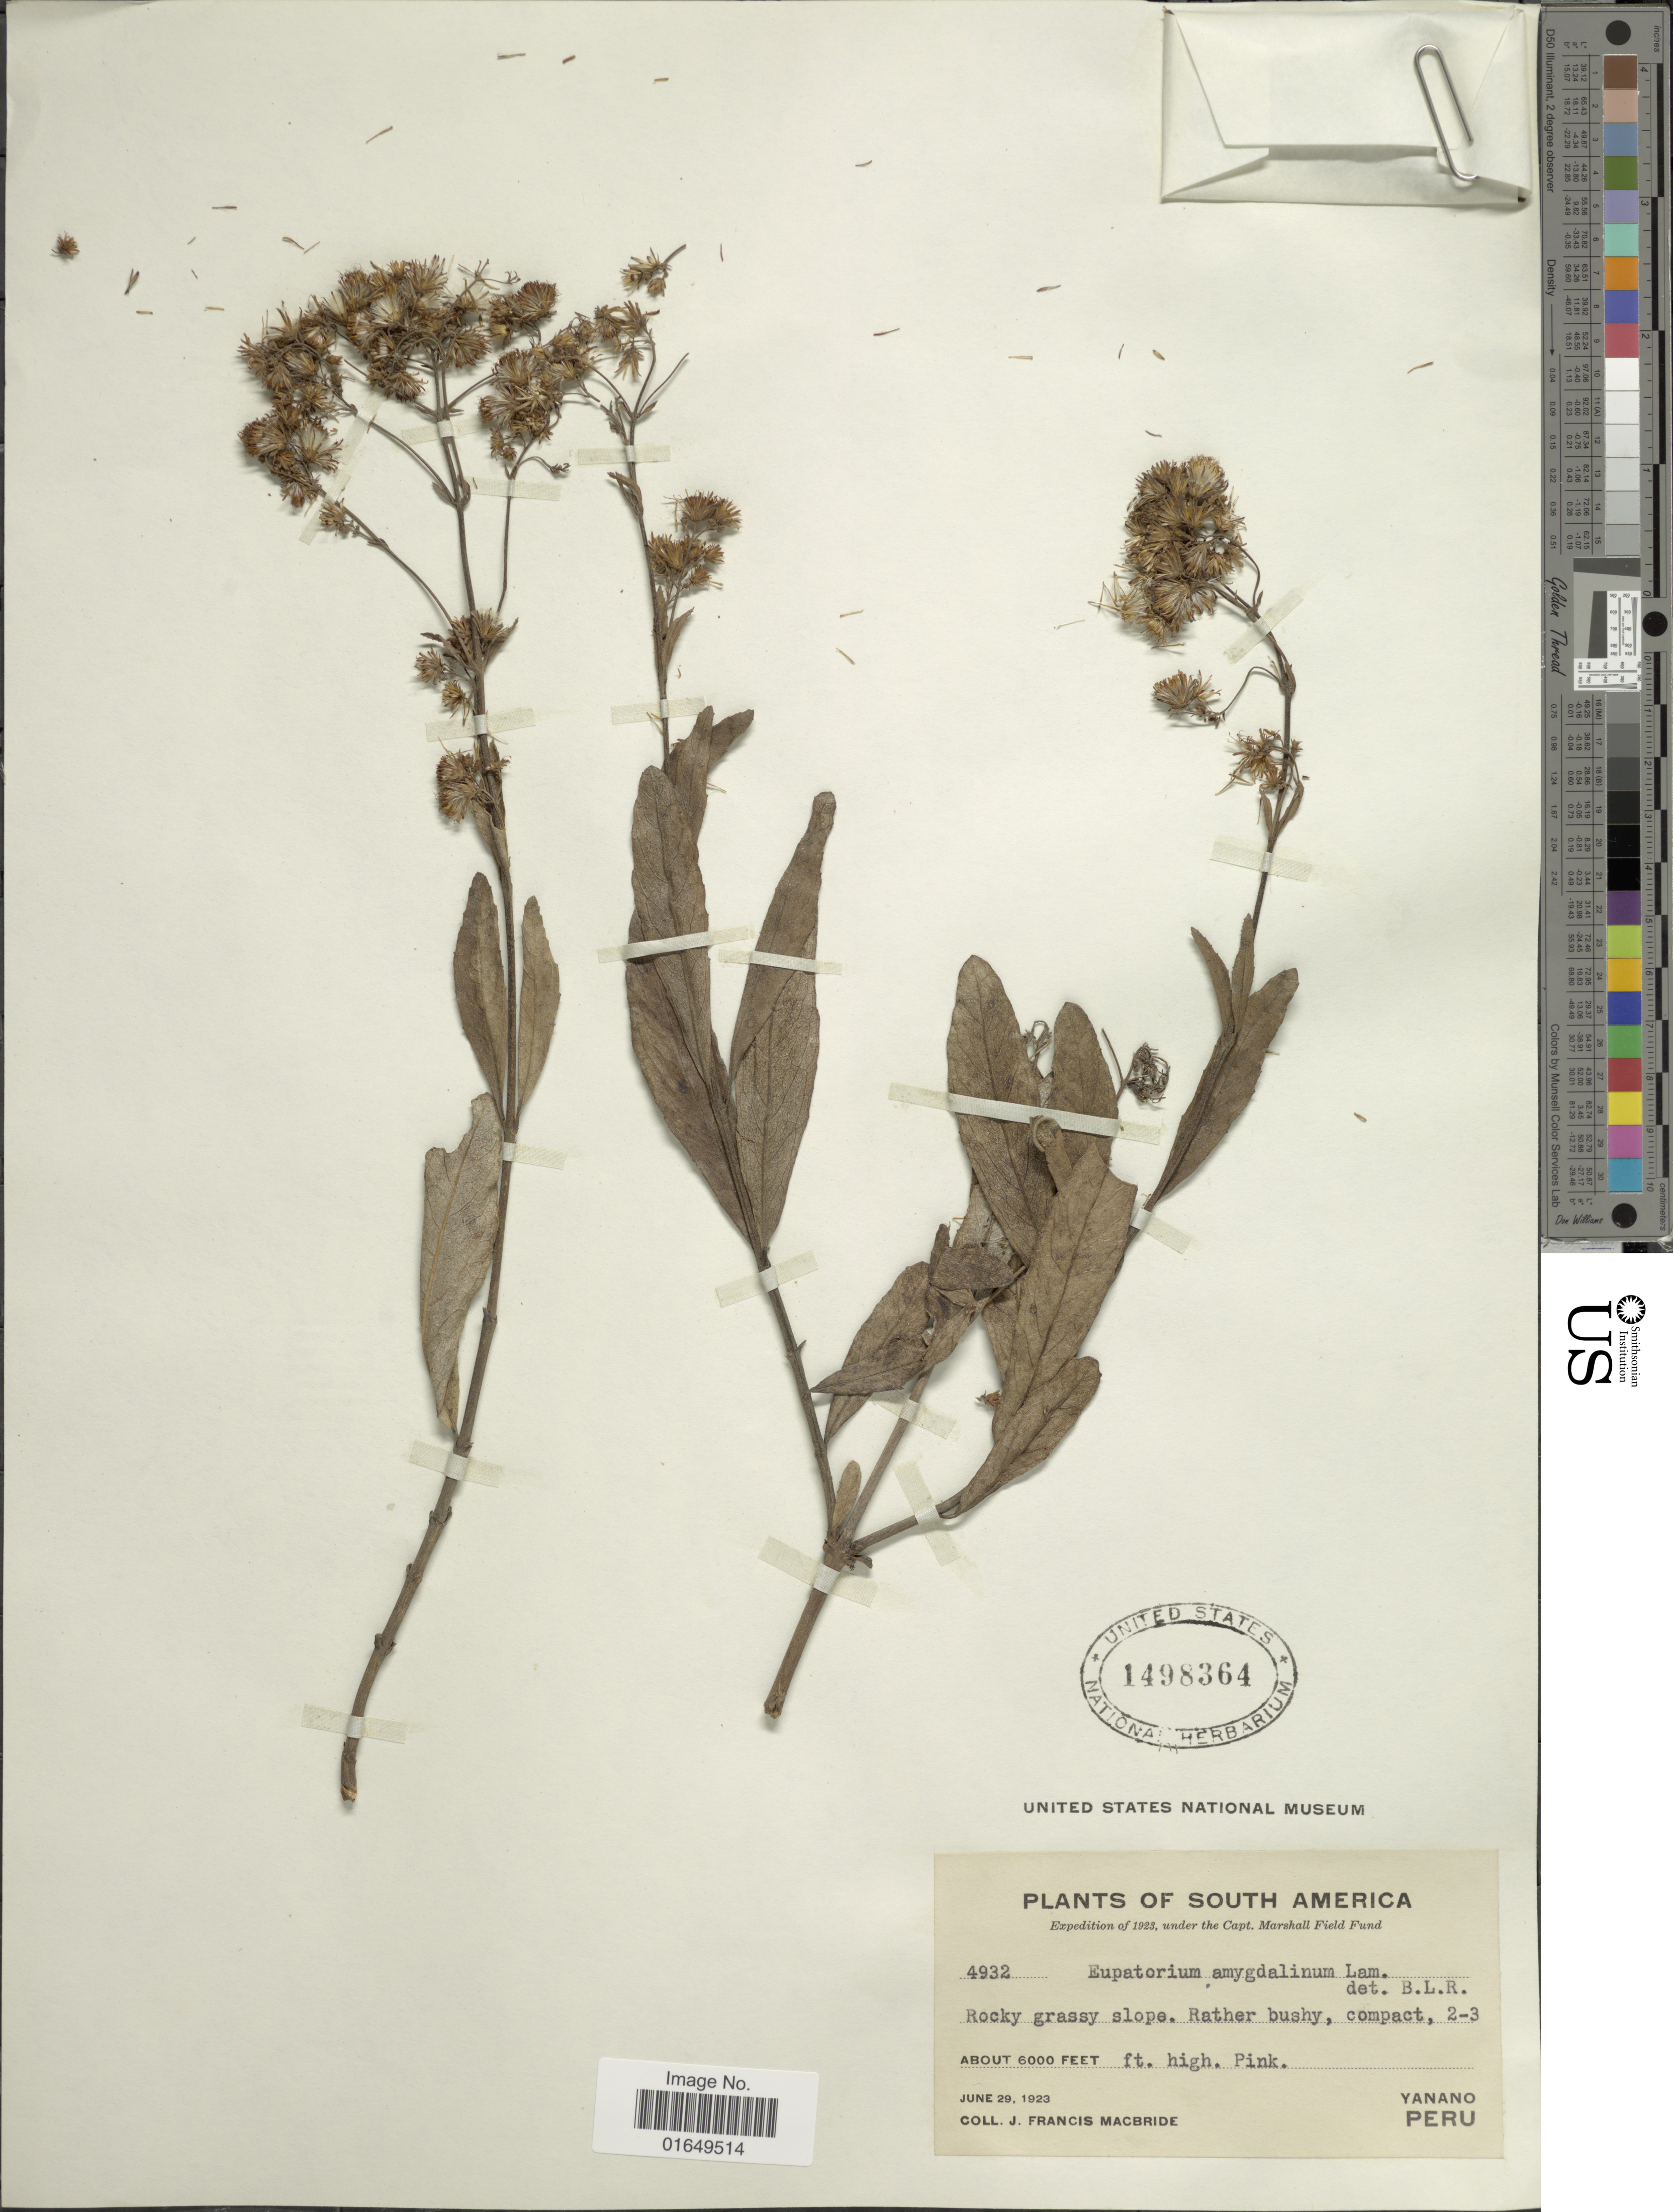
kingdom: Plantae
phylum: Tracheophyta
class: Magnoliopsida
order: Asterales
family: Asteraceae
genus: Ayapana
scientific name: Ayapana amygdalina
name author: (Lam.) R.M. King & H. Rob.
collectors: J. F. Macbride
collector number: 4932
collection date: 1923-06-29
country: Peru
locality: Yanano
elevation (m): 1829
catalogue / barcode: US 1498364